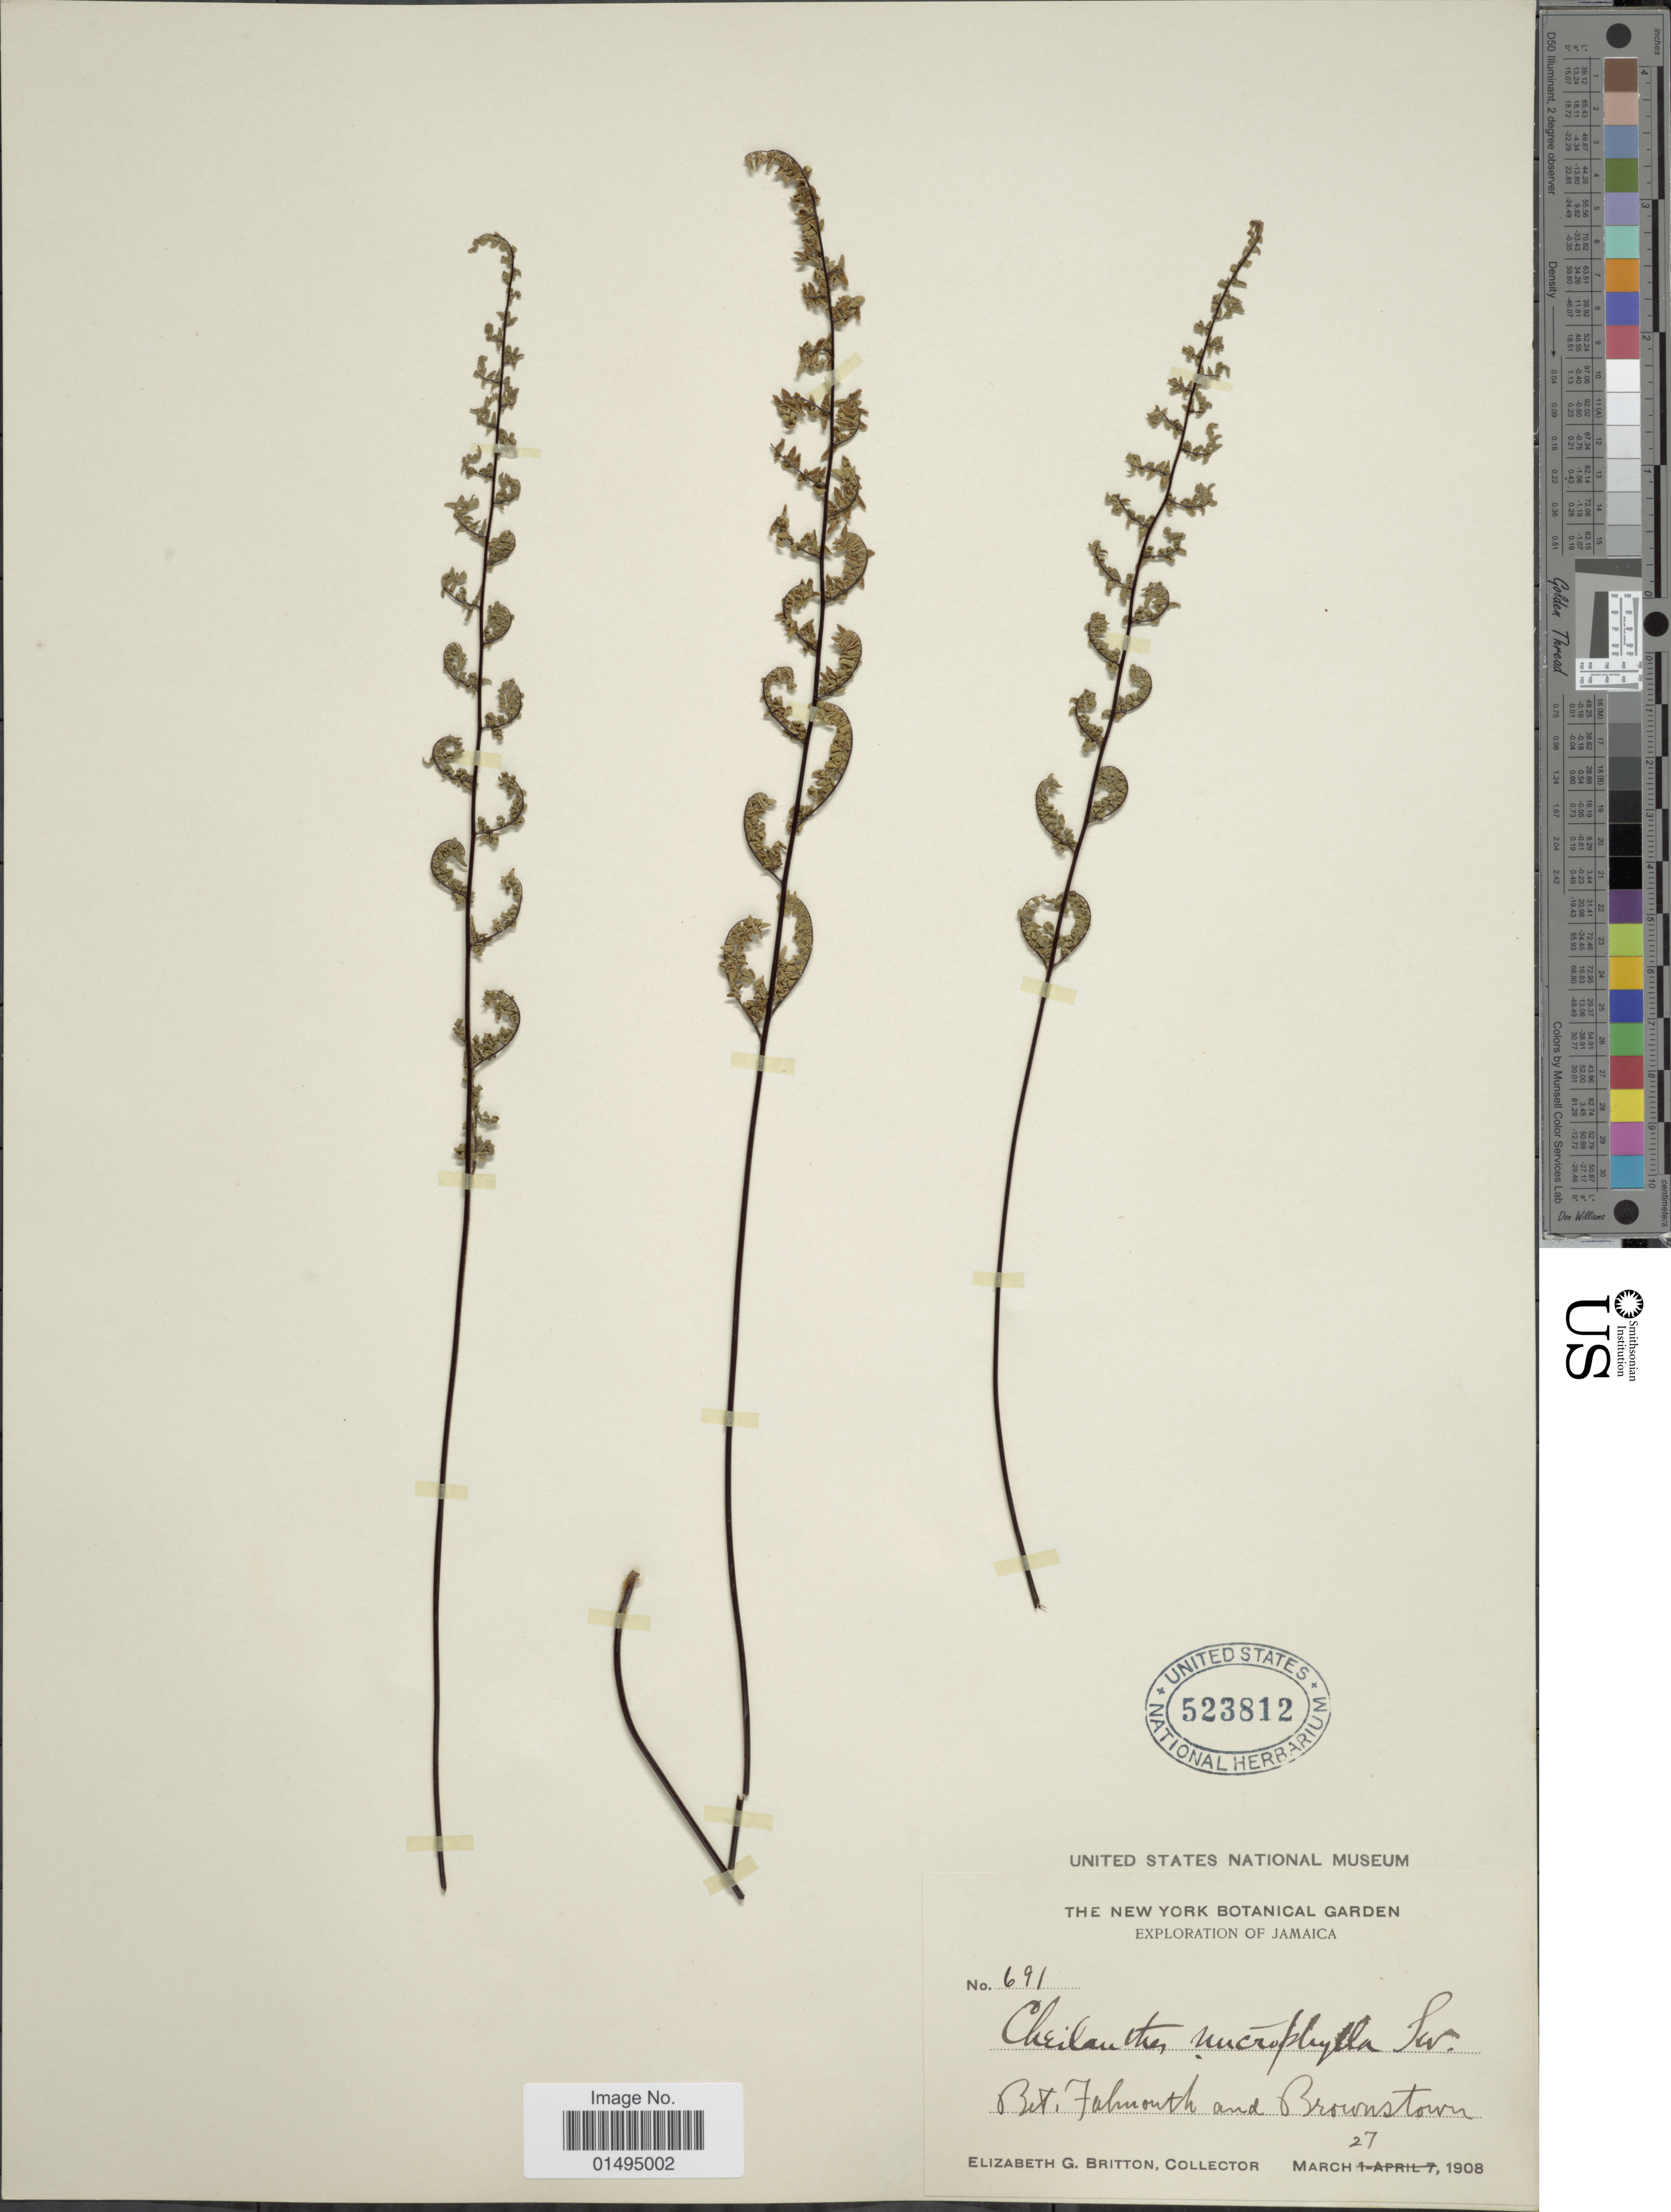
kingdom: Plantae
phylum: Tracheophyta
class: Polypodiopsida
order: Polypodiales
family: Pteridaceae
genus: Myriopteris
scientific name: Myriopteris microphylla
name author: (Sw.) Grusz & Windham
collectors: E. G. Britton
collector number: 691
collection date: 1908-03-27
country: Jamaica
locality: Bet. Tahmouth and Brownstorm.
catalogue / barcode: US 523812